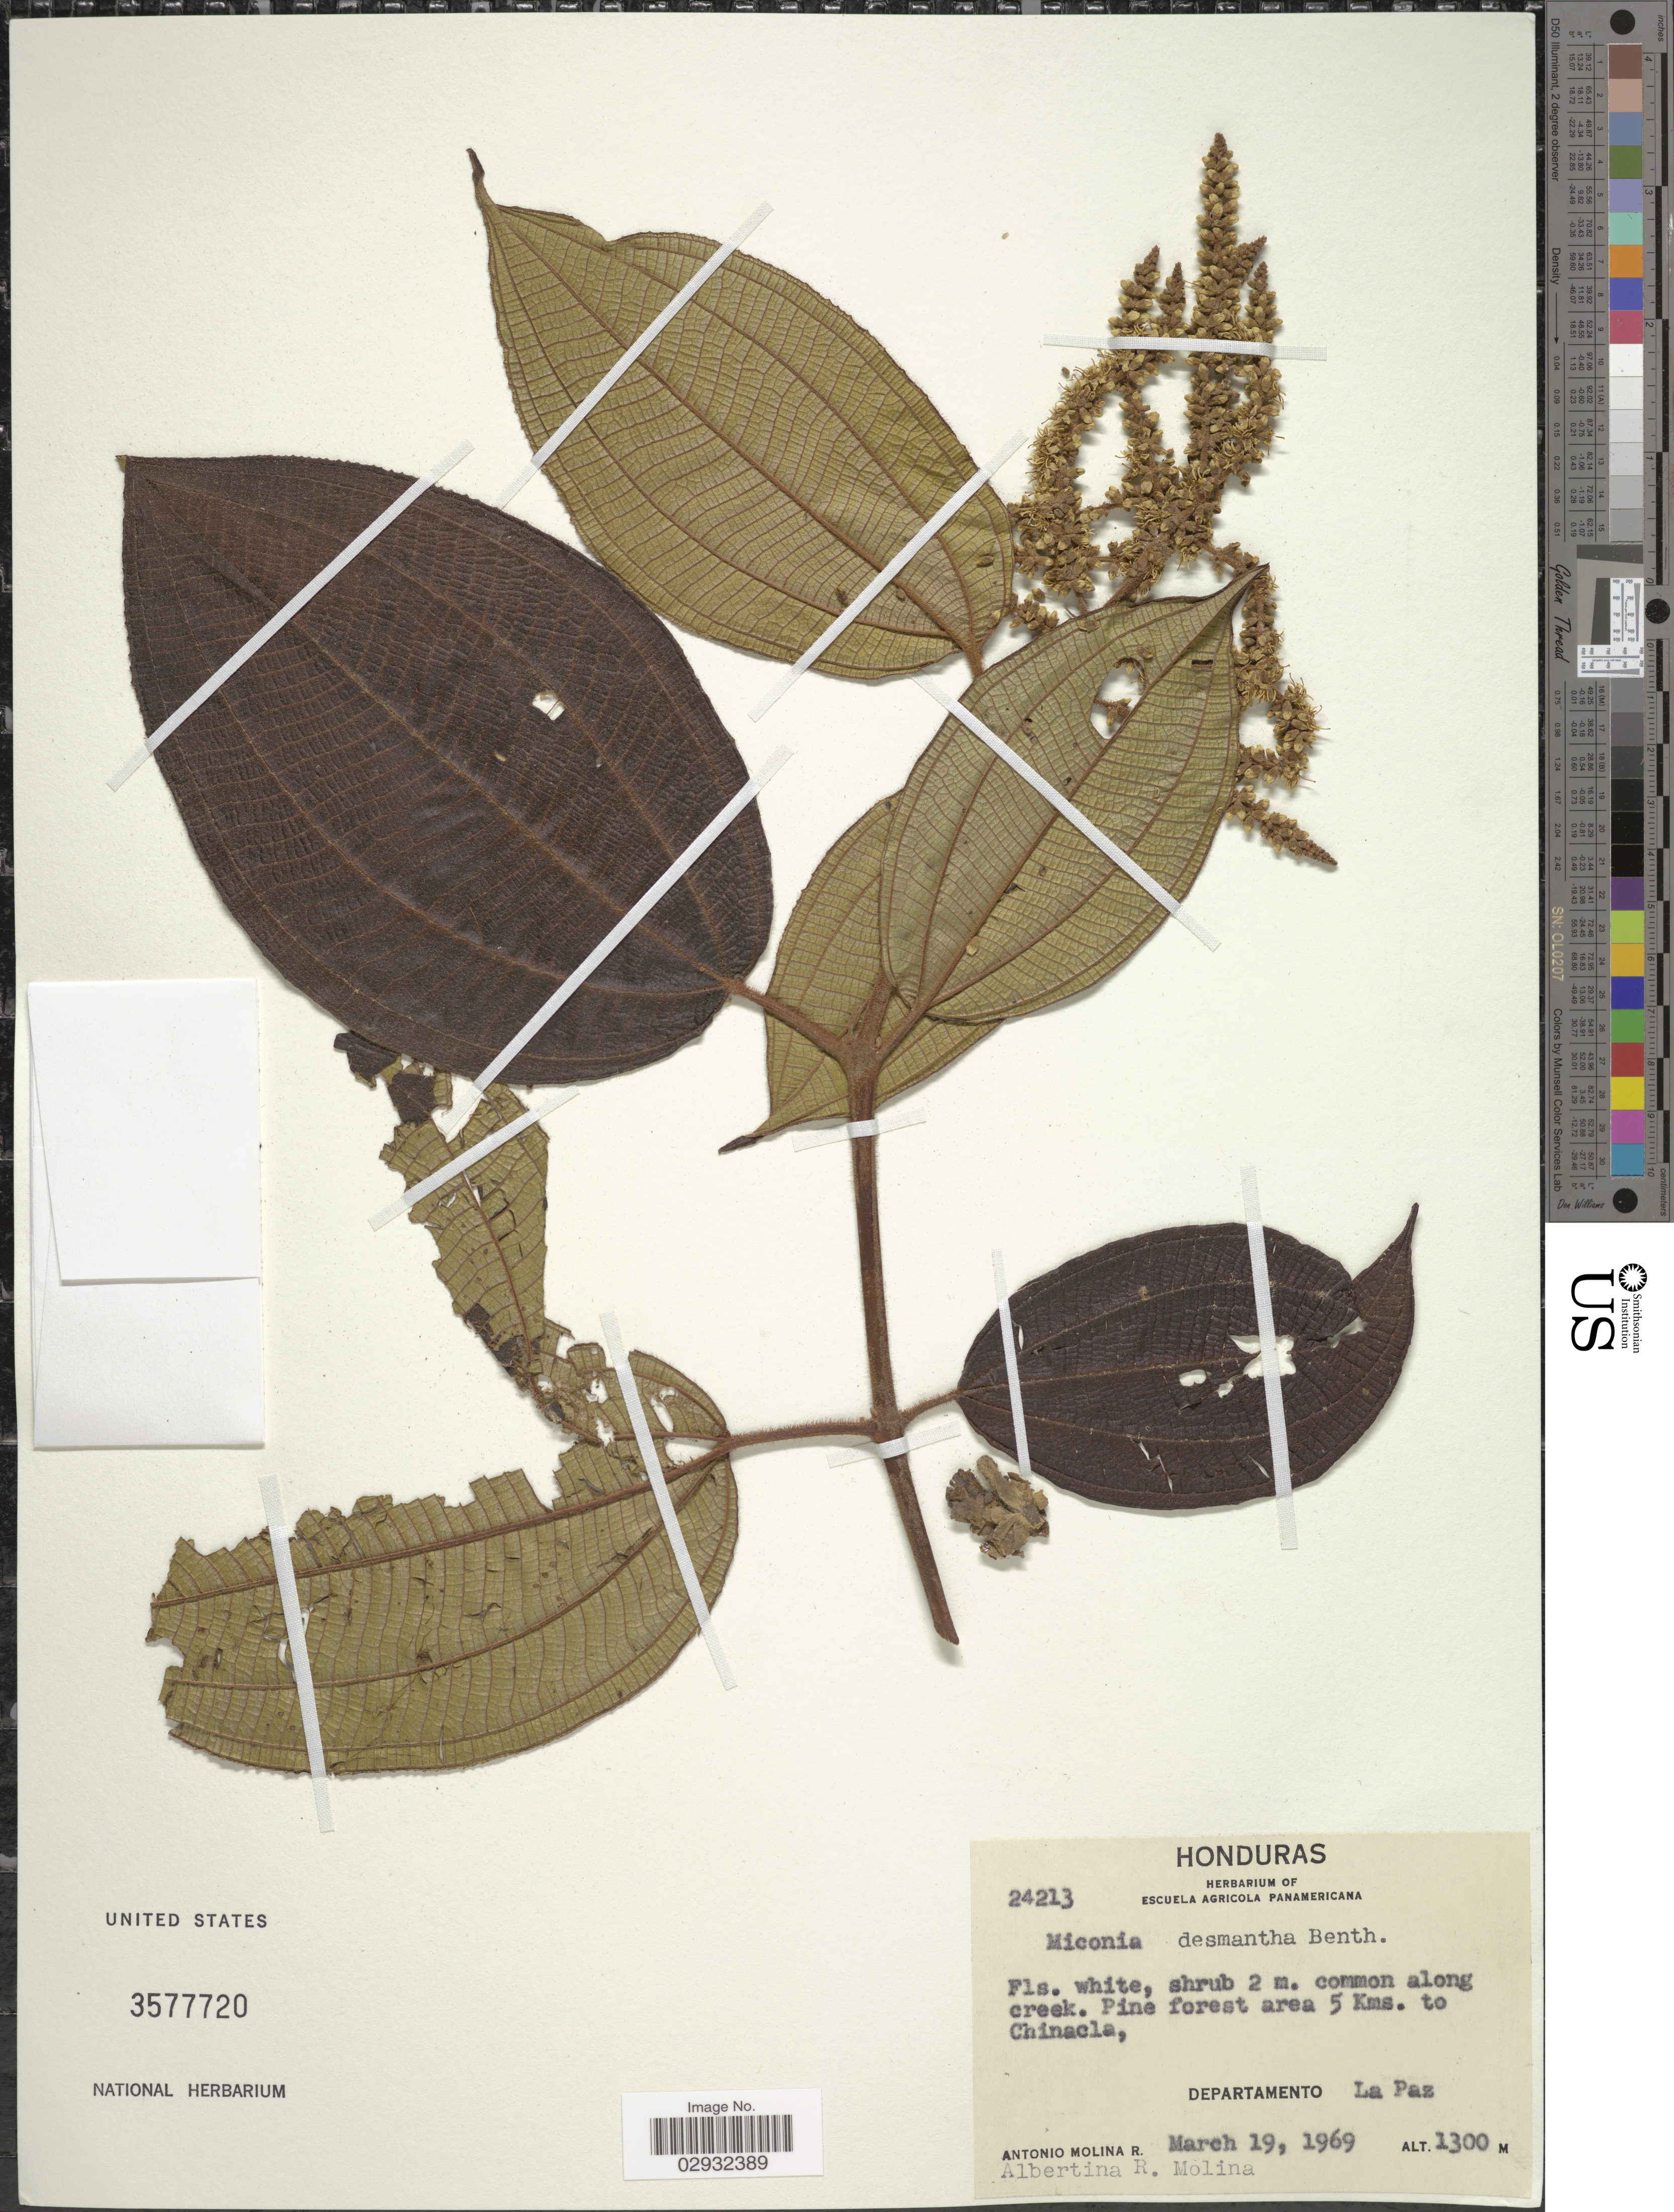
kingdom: Plantae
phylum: Tracheophyta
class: Magnoliopsida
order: Myrtales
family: Melastomataceae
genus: Miconia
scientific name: Miconia desmantha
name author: Benth.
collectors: A. Molina R. & A. R. Molina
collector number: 24213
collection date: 1969-03-19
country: Honduras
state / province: La Paz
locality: Pine forest area 5 Kms. to Chinacla, Departamento La Paz.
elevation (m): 1300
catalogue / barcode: US 3577720